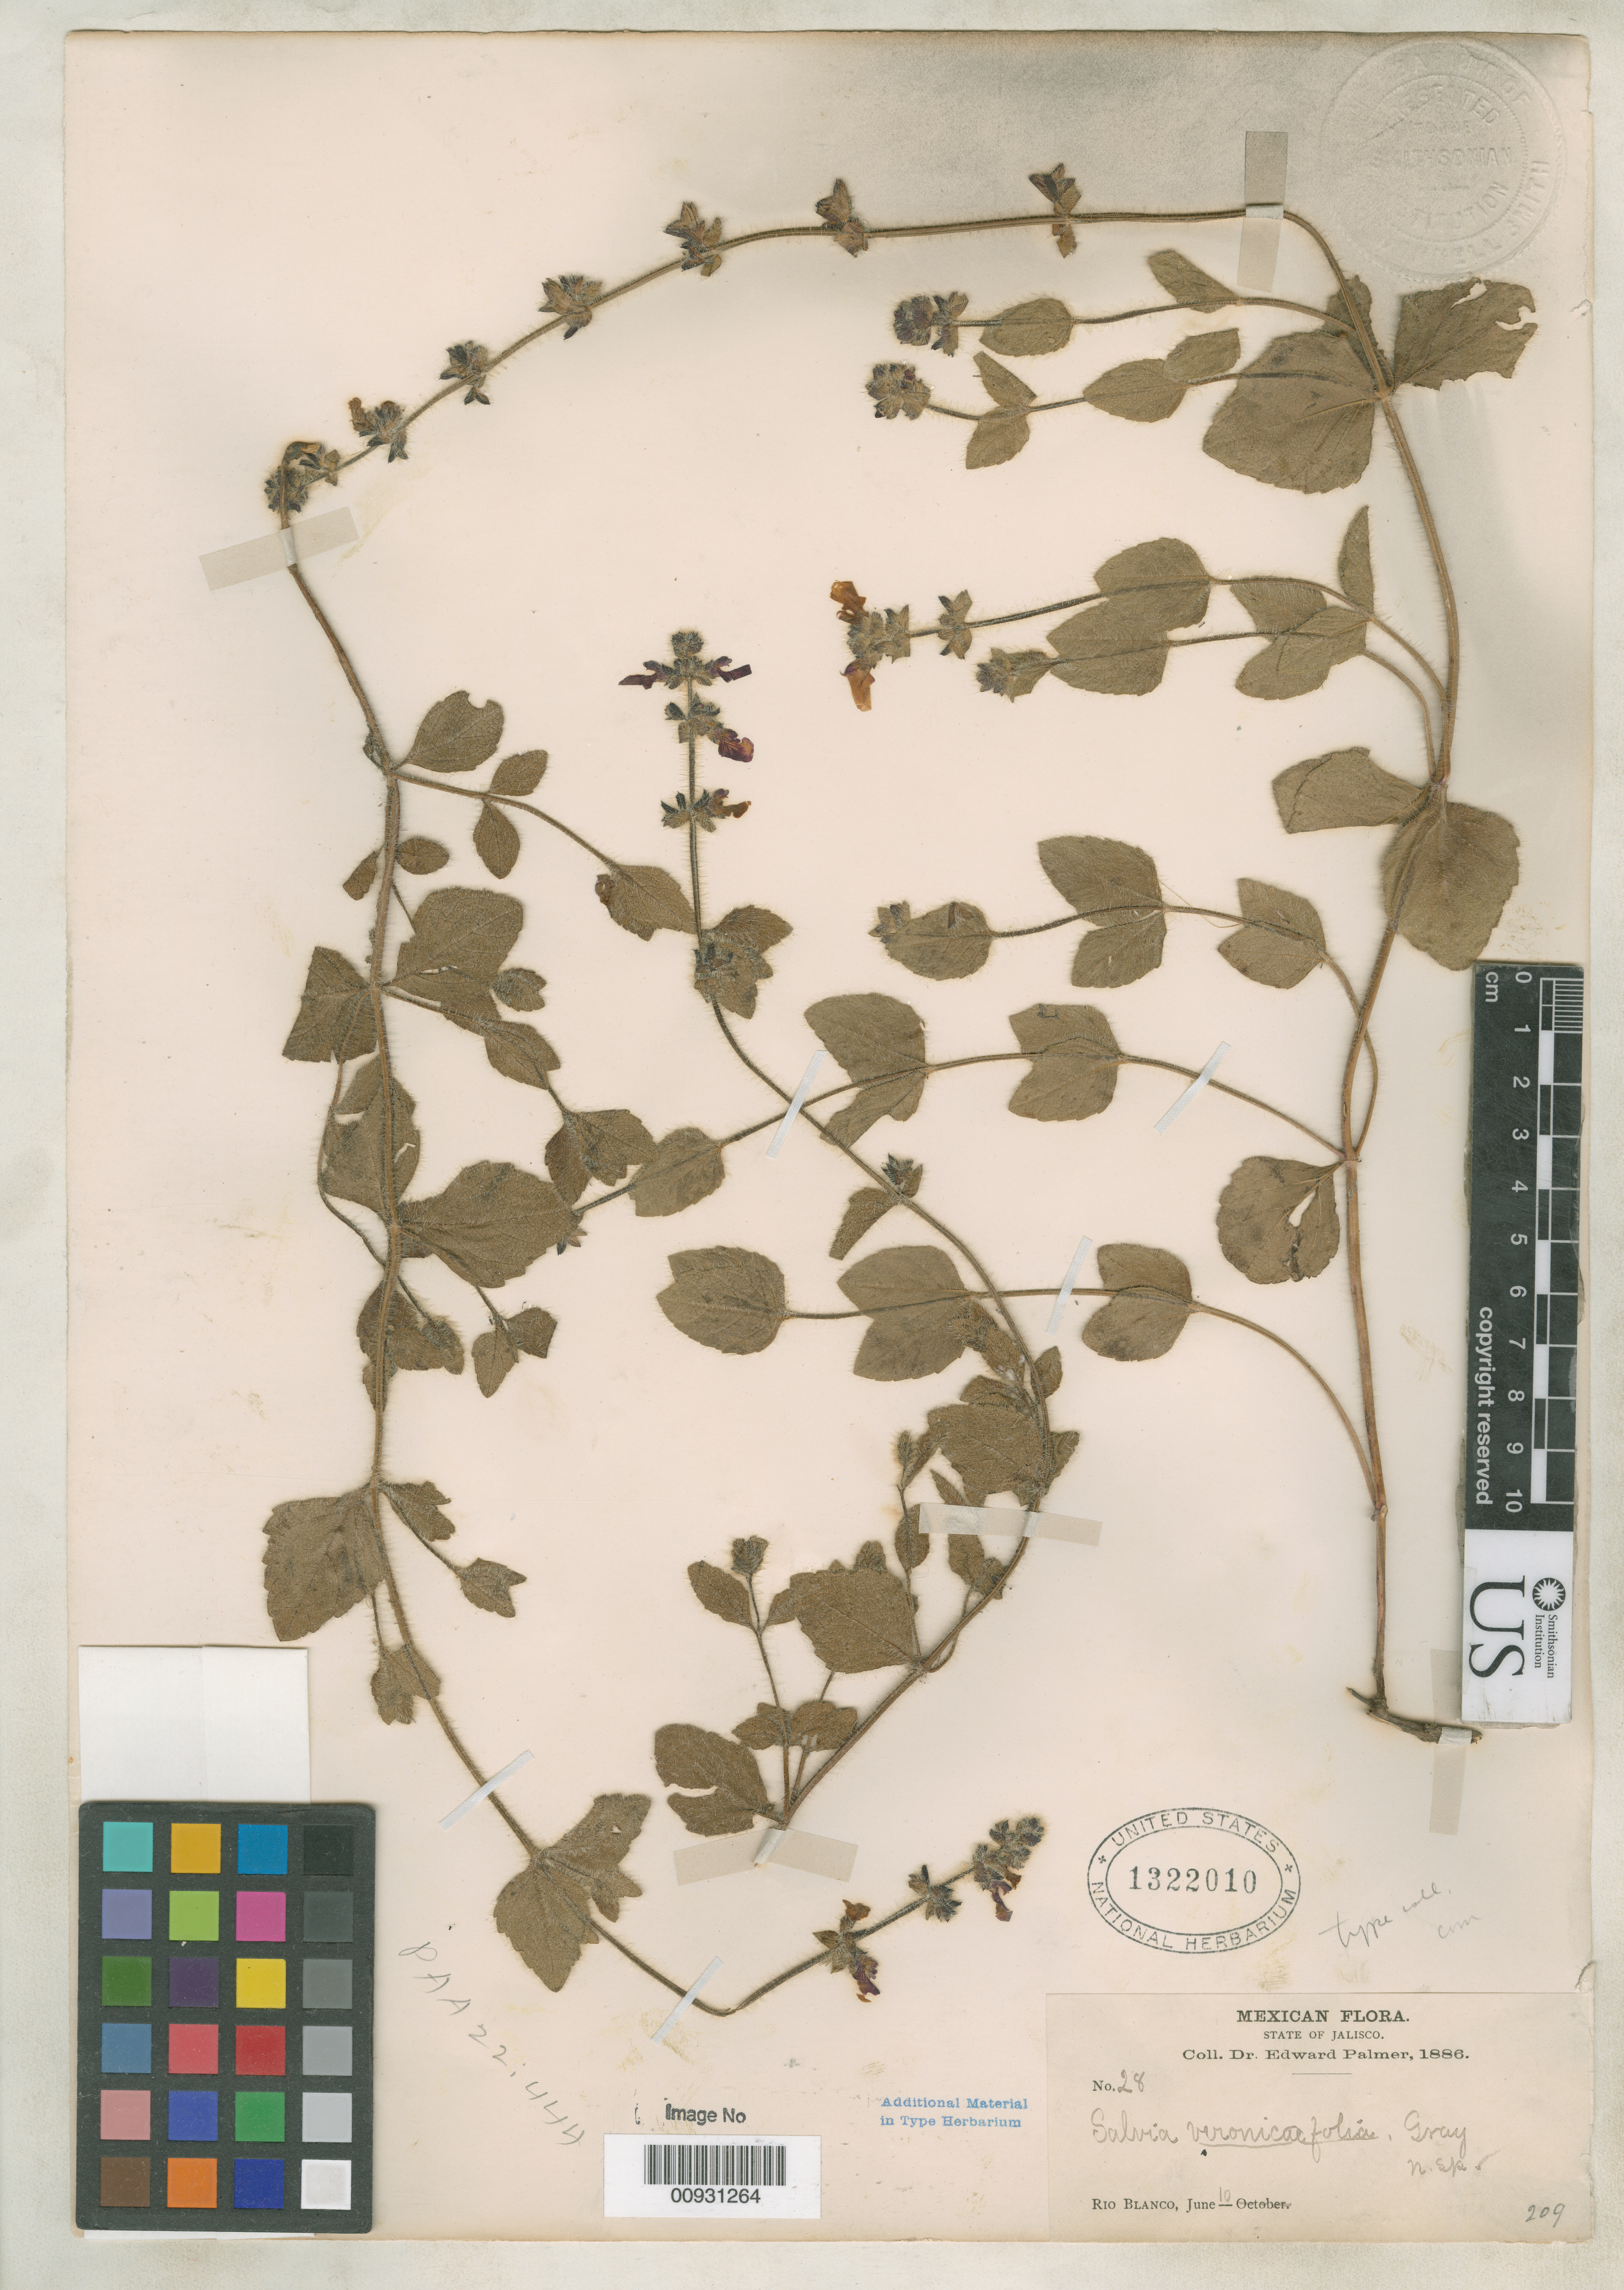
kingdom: Plantae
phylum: Tracheophyta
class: Magnoliopsida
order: Lamiales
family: Lamiaceae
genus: Salvia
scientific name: Salvia veronicaefolia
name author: A. Gray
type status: Isotype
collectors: E. Palmer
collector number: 28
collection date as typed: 10 Jun 1886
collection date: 1886-06-10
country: Mexico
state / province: Jalisco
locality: Río Blanco.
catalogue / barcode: US 1322010